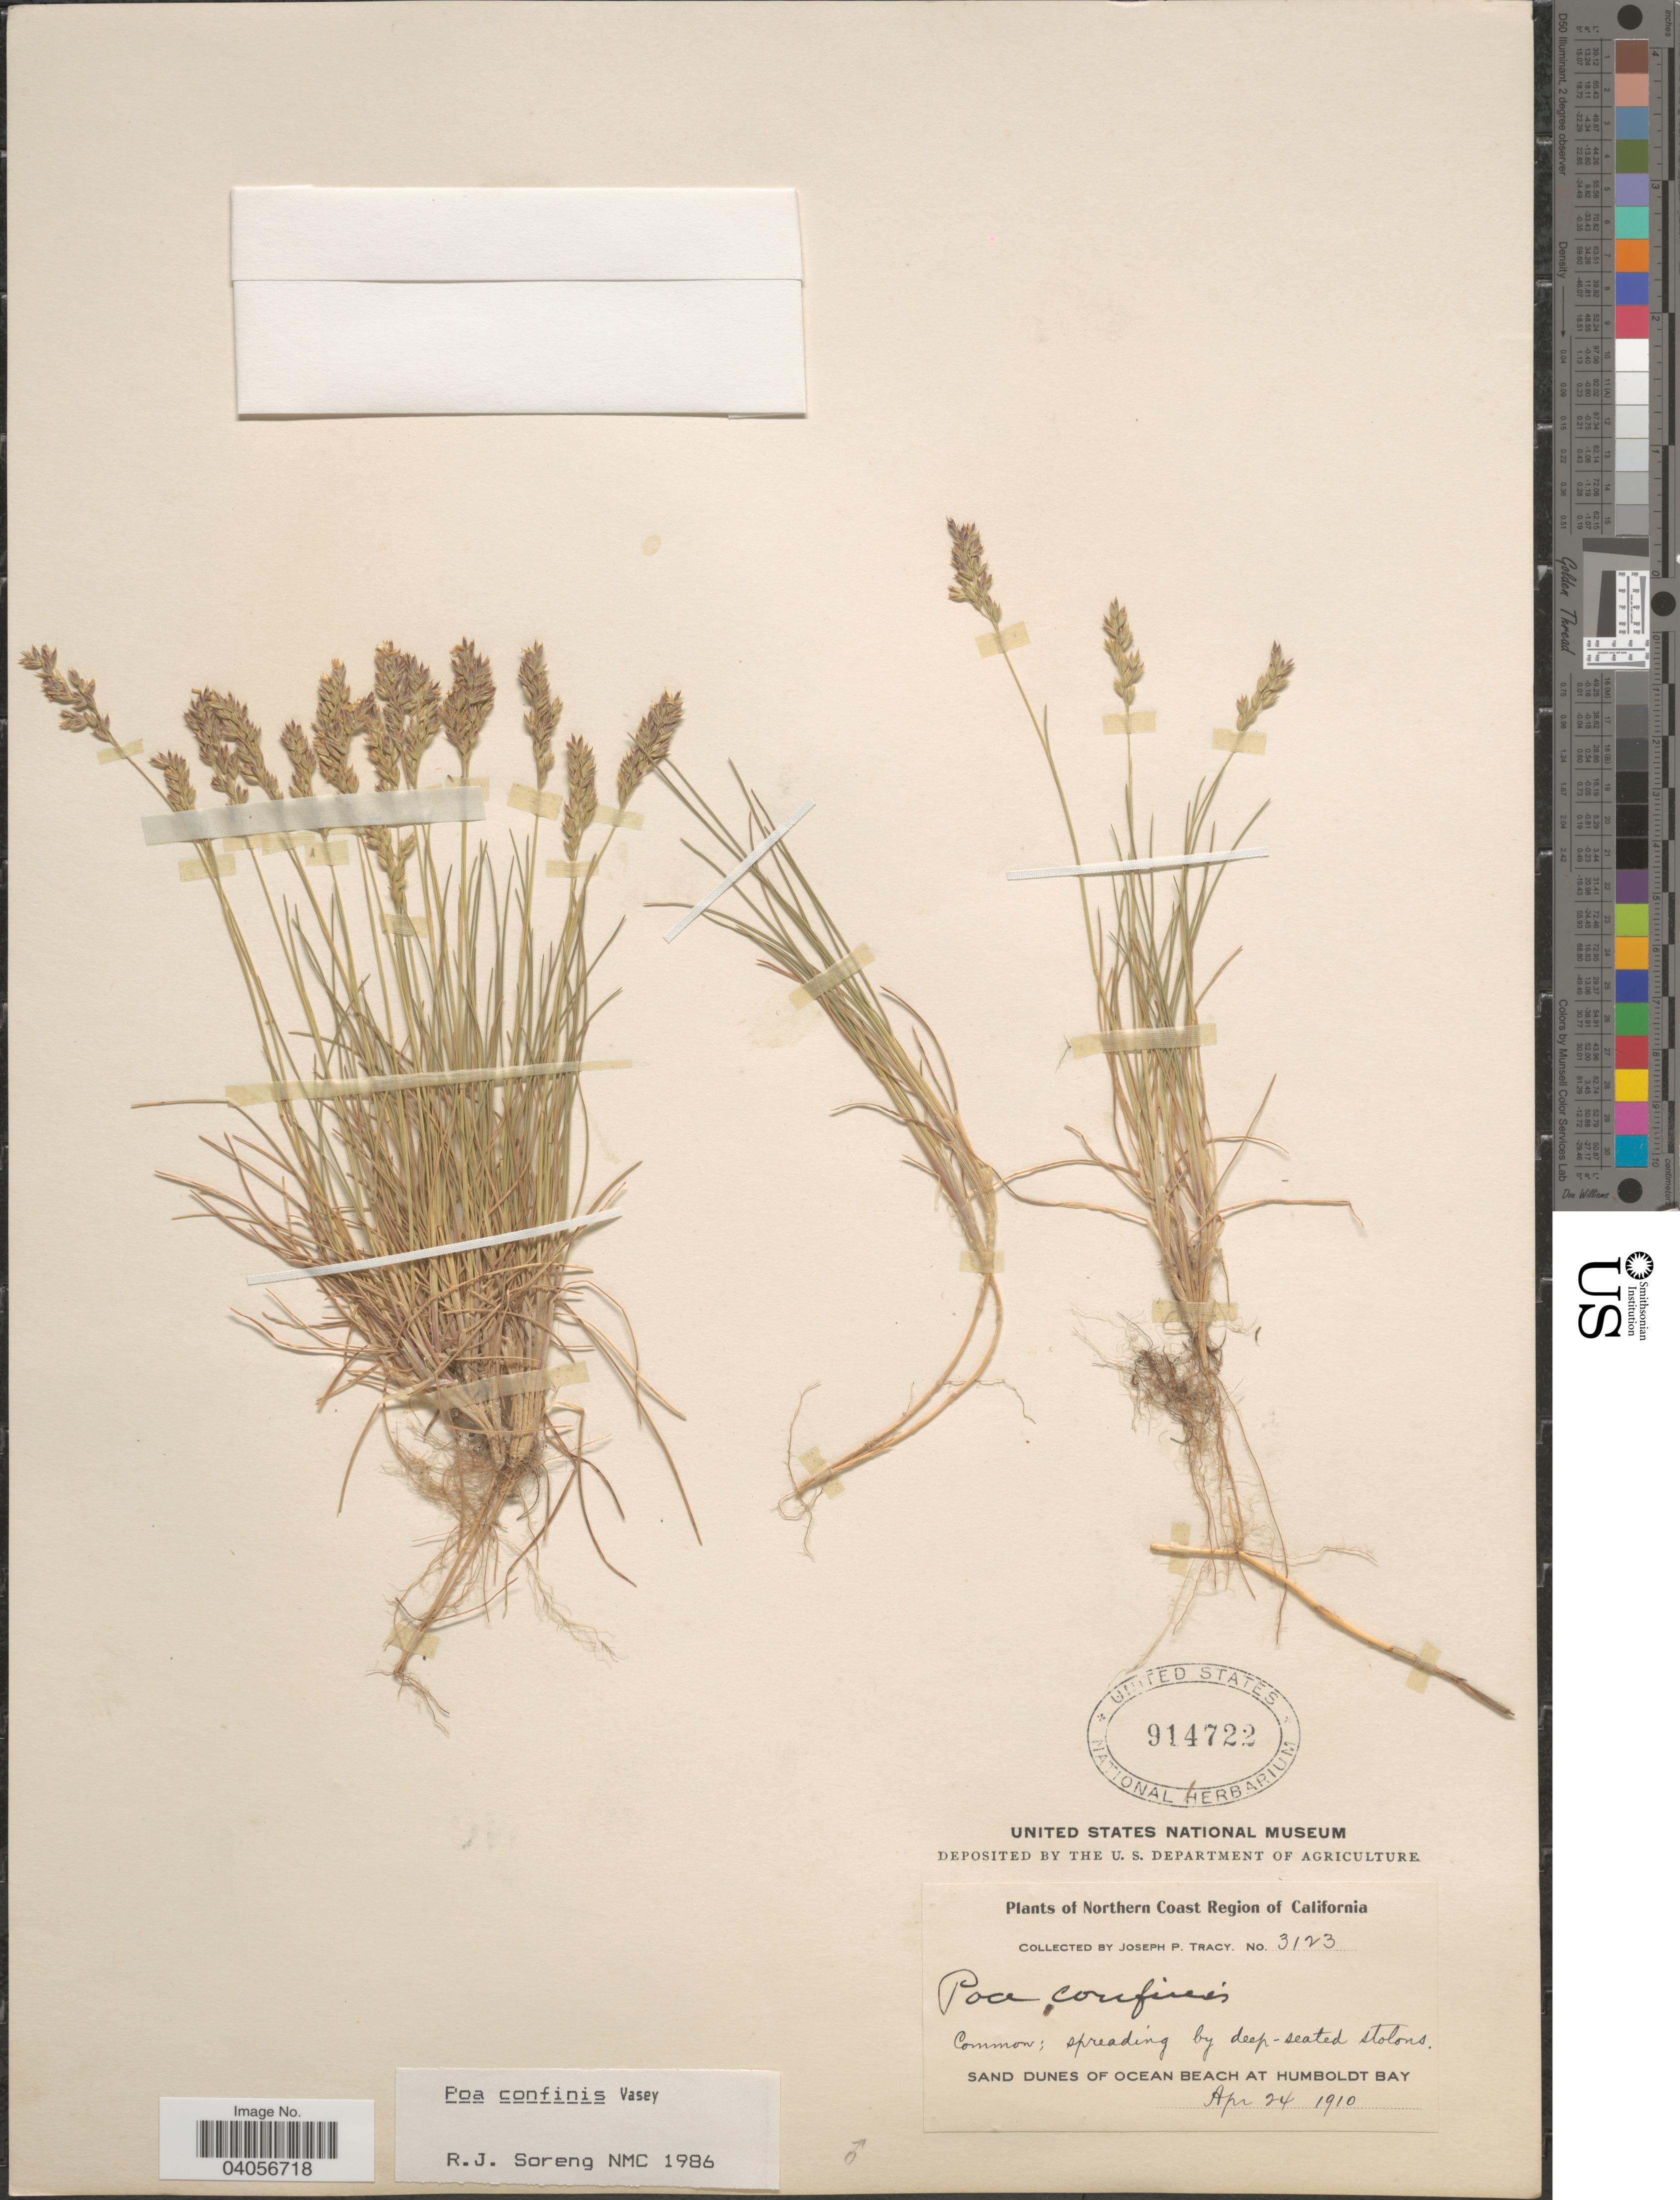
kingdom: Plantae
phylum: Tracheophyta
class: Liliopsida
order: Poales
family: Poaceae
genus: Poa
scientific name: Poa confinis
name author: Vasey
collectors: J. Tracy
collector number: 3123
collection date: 1910-04-24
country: United States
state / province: California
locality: Northern Coast Region of California. Sand dunes of Ocean Beach at Humboldt Bay.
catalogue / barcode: US 914722